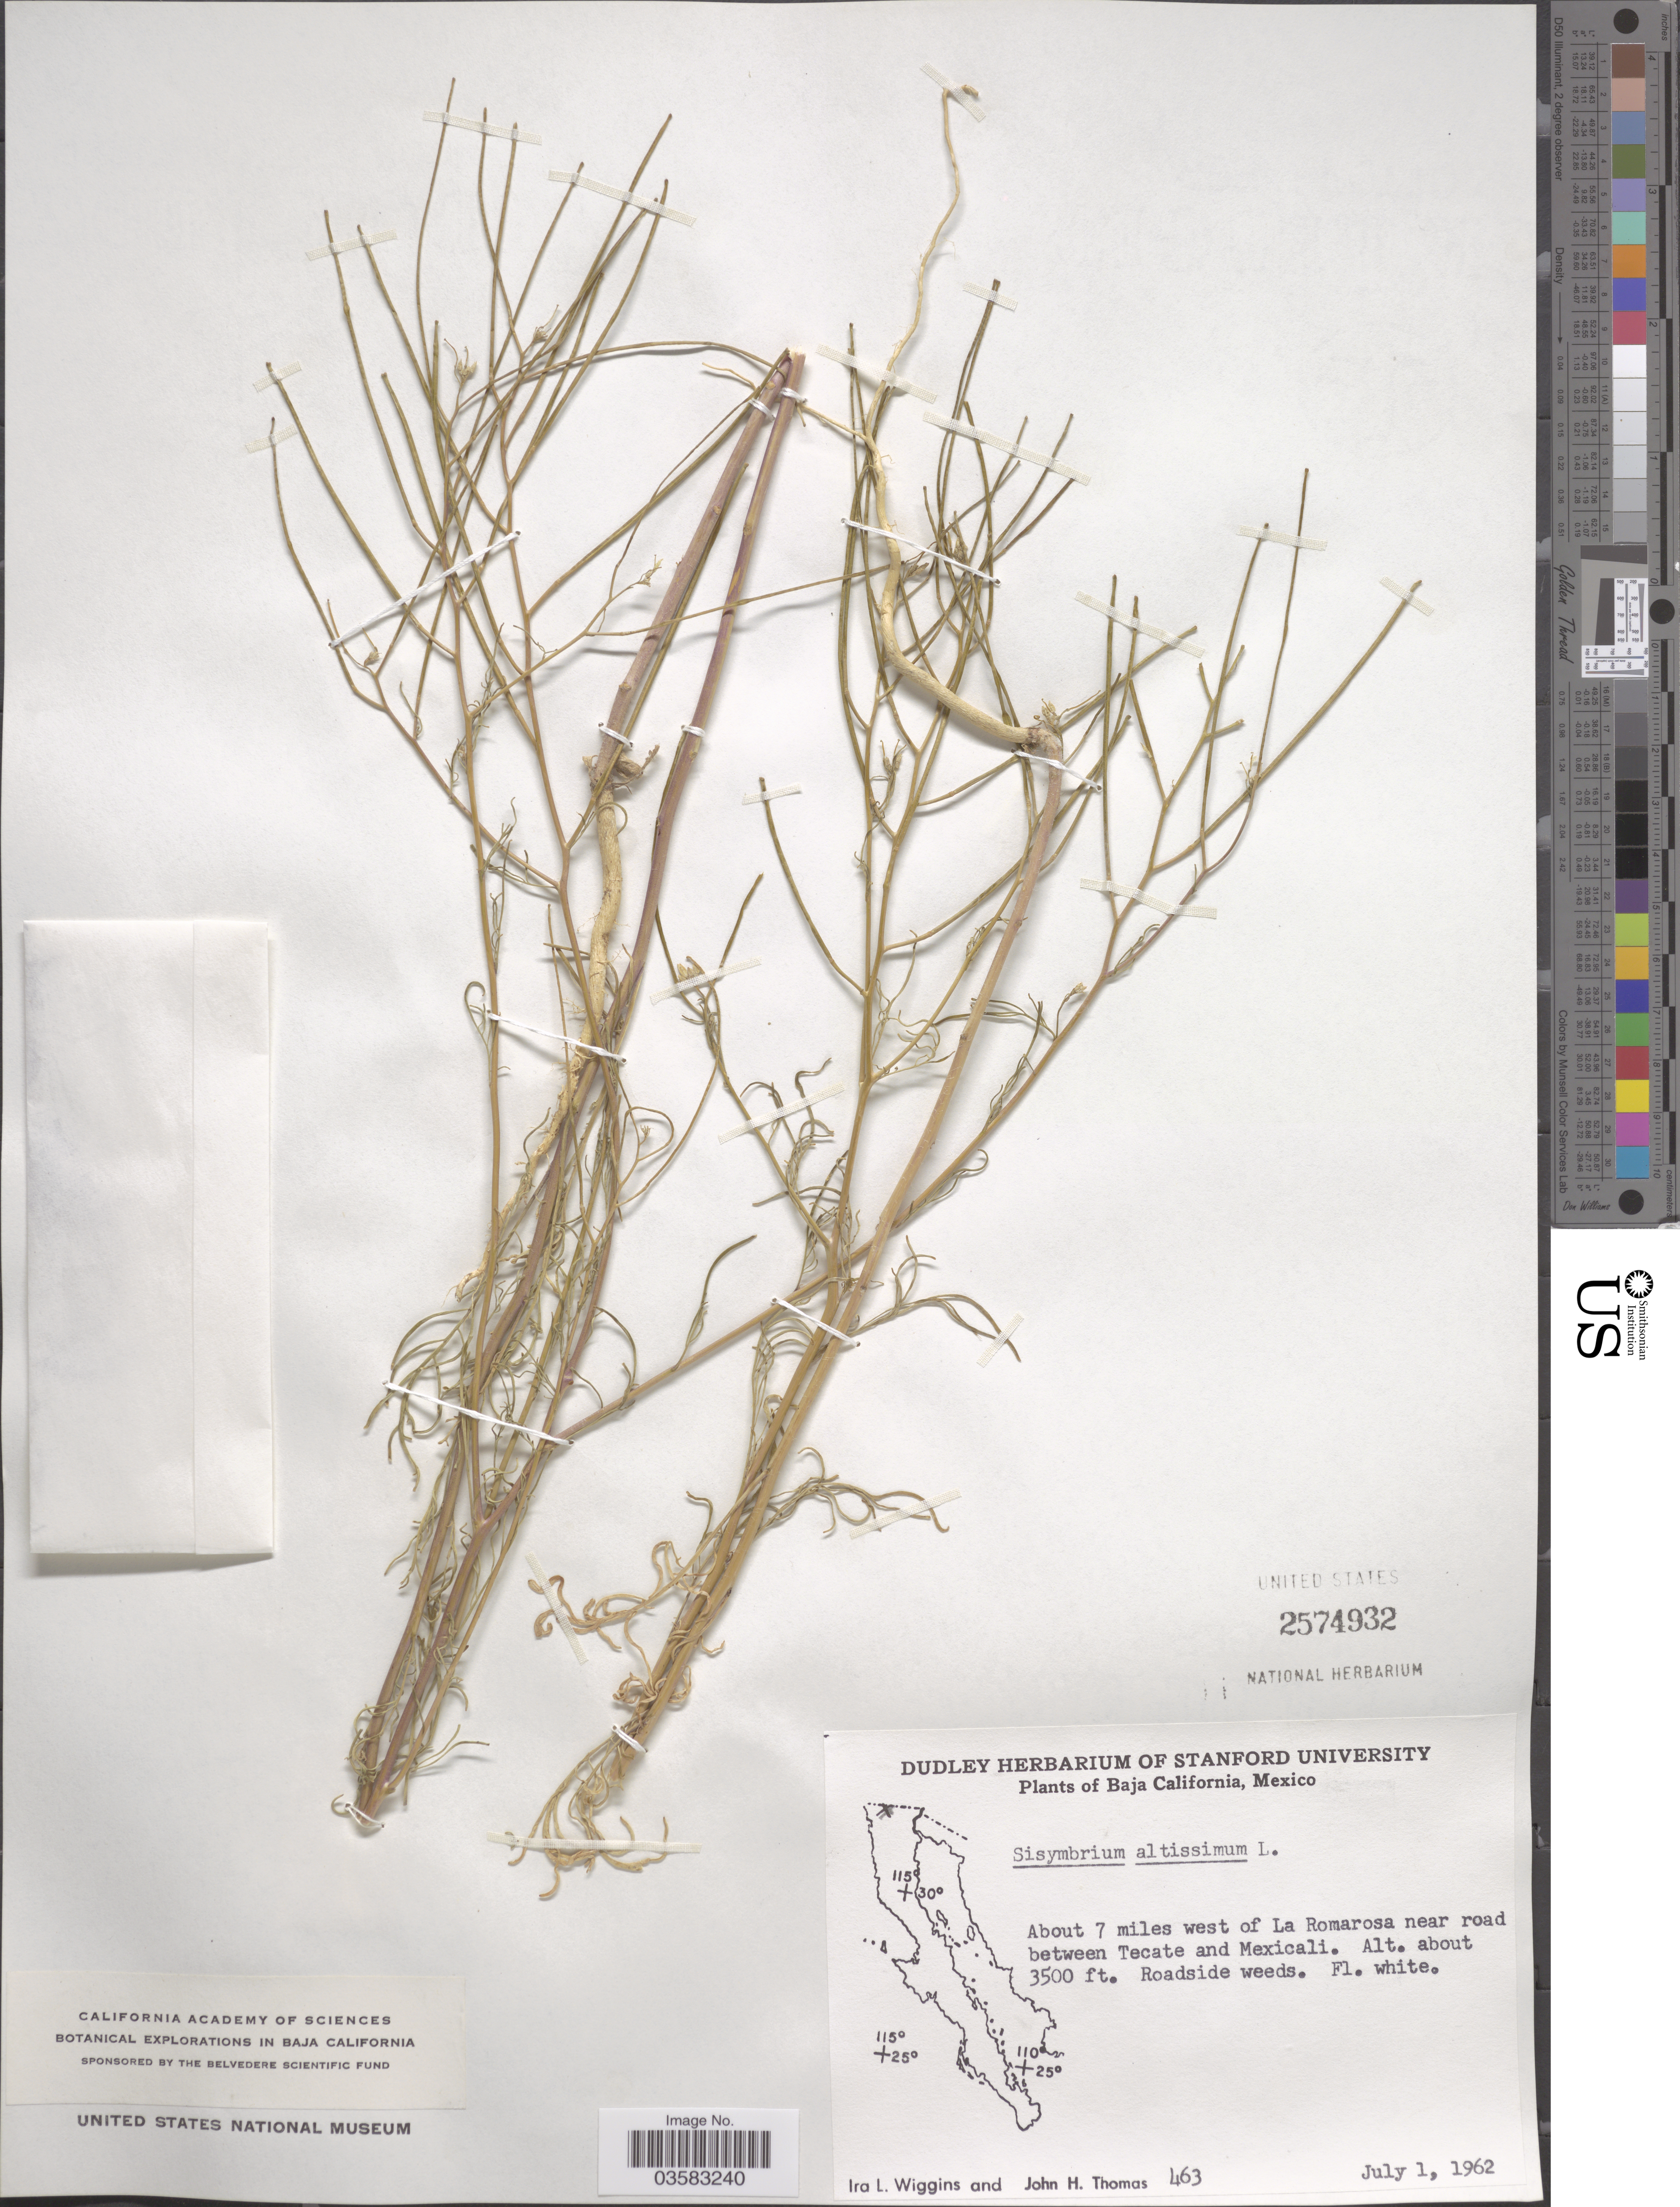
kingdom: Plantae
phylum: Tracheophyta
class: Magnoliopsida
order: Brassicales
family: Brassicaceae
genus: Sisymbrium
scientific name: Sisymbrium altissimum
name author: L.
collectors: I. L. Wiggins & J. H. Thomas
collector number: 463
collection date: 1962-07-01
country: Mexico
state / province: Baja California Norte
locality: About 7 miles west of La Romarosa near road between Tecate and Mexicali.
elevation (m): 1067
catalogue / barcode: US 2574932